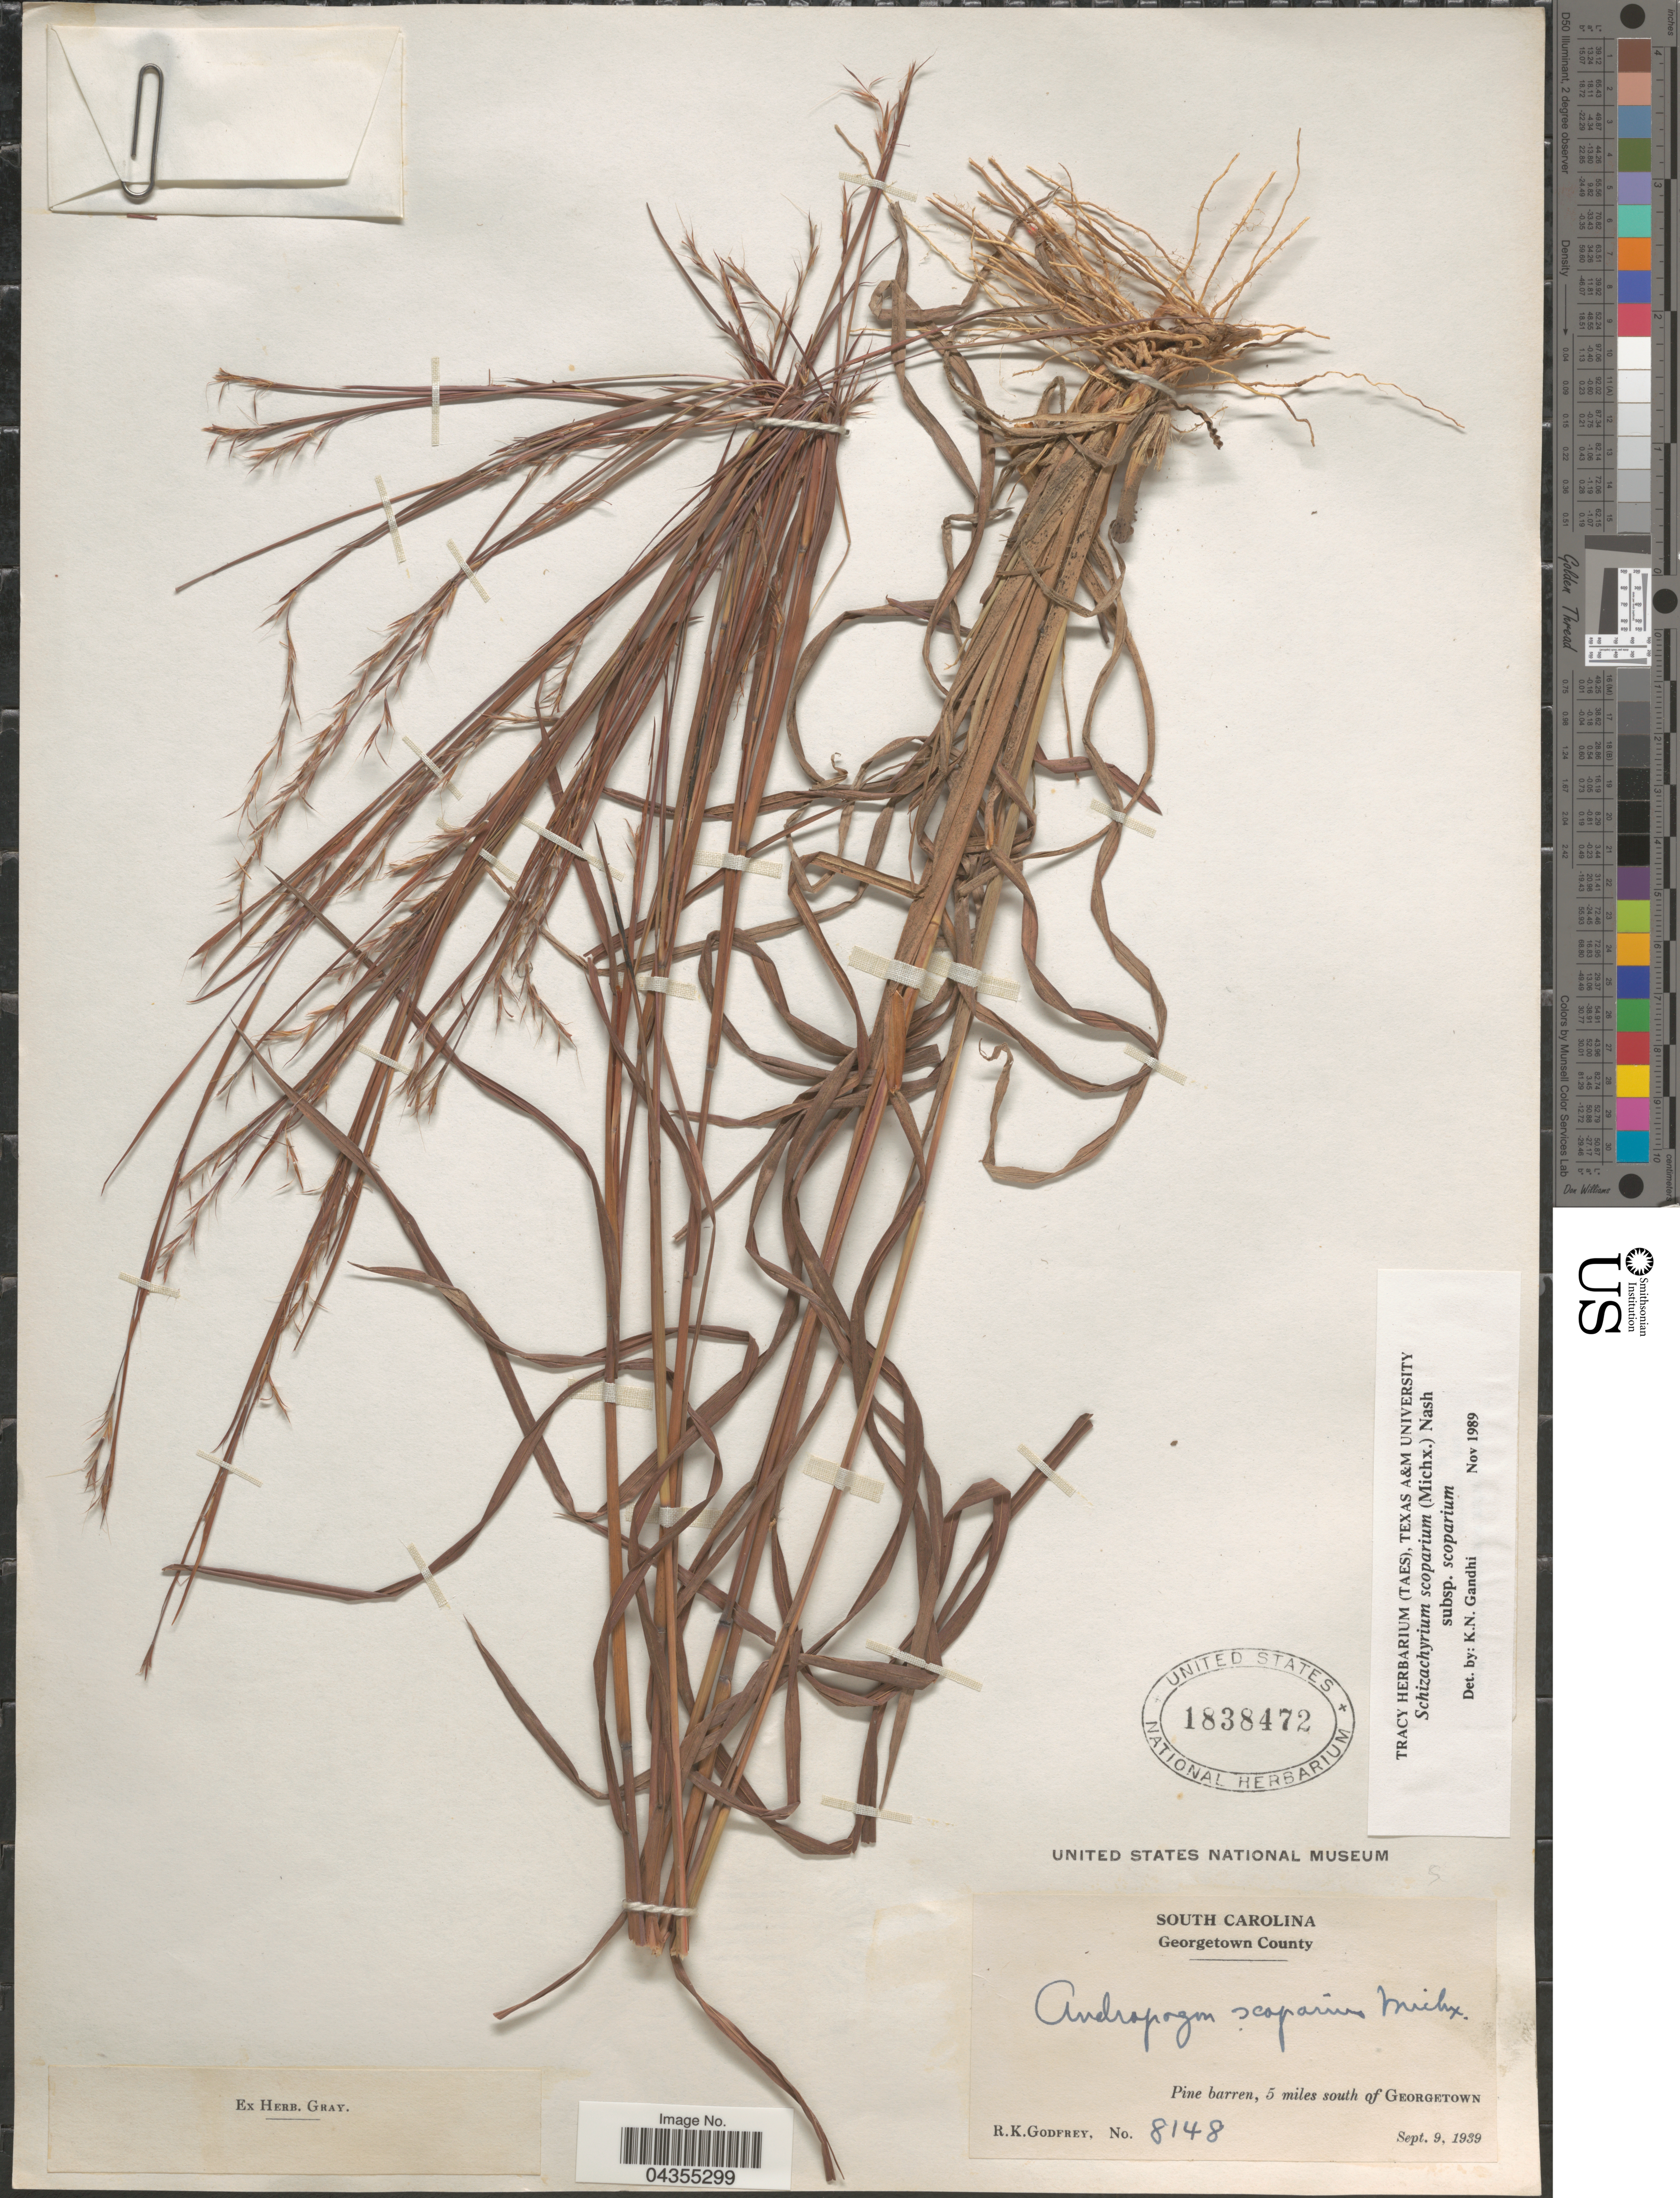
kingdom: Plantae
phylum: Tracheophyta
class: Liliopsida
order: Poales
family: Poaceae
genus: Schizachyrium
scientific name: Schizachyrium scoparium var. scoparium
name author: (Michx.) Nash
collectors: R. K. Godfrey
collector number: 8148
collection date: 1939-09-09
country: United States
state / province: South Carolina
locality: Georgetown County. Pine barren, 5 miles south of Georgetown.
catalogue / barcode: US 1838472